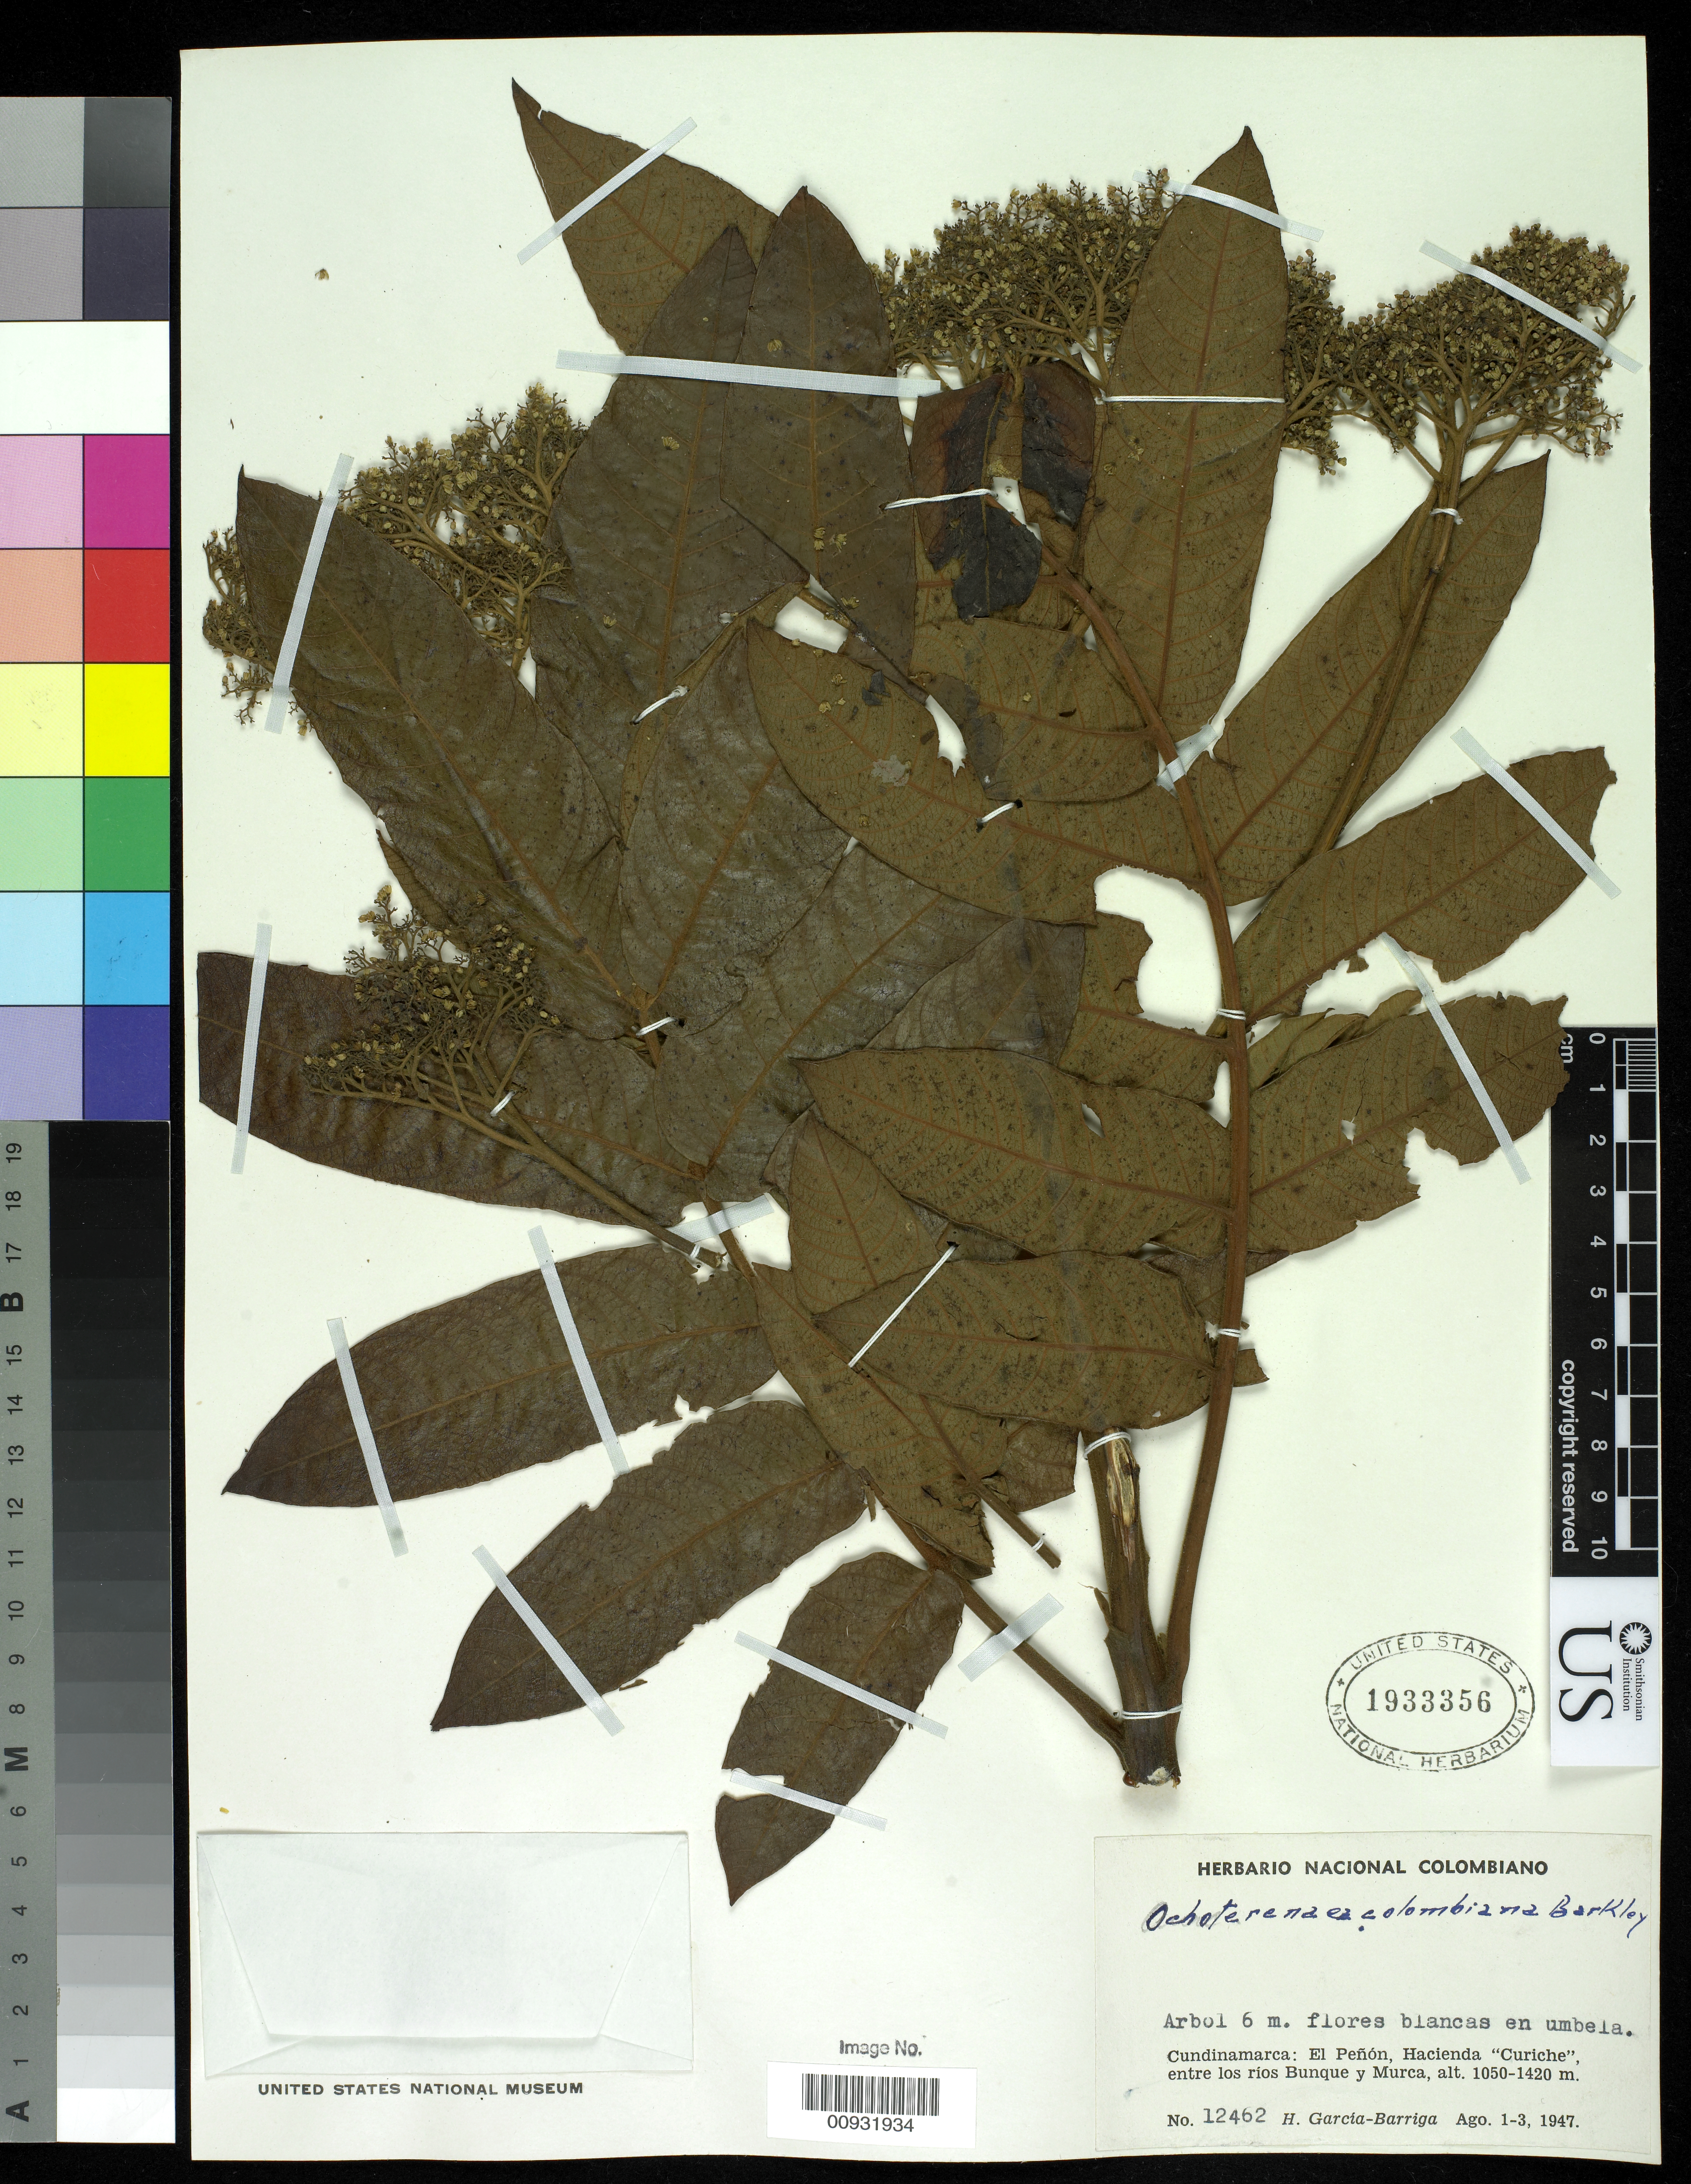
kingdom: Plantae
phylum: Tracheophyta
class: Magnoliopsida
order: Sapindales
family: Anacardiaceae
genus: Ochoterenaea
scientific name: Ochoterenaea colombiana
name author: F.A. Barkley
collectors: H. García Barriga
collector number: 12462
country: Colombia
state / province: Cundinamarca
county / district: El Peñón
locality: Hacienda Curiche, between Rios Bunque and Murca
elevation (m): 1050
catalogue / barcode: US 1933356